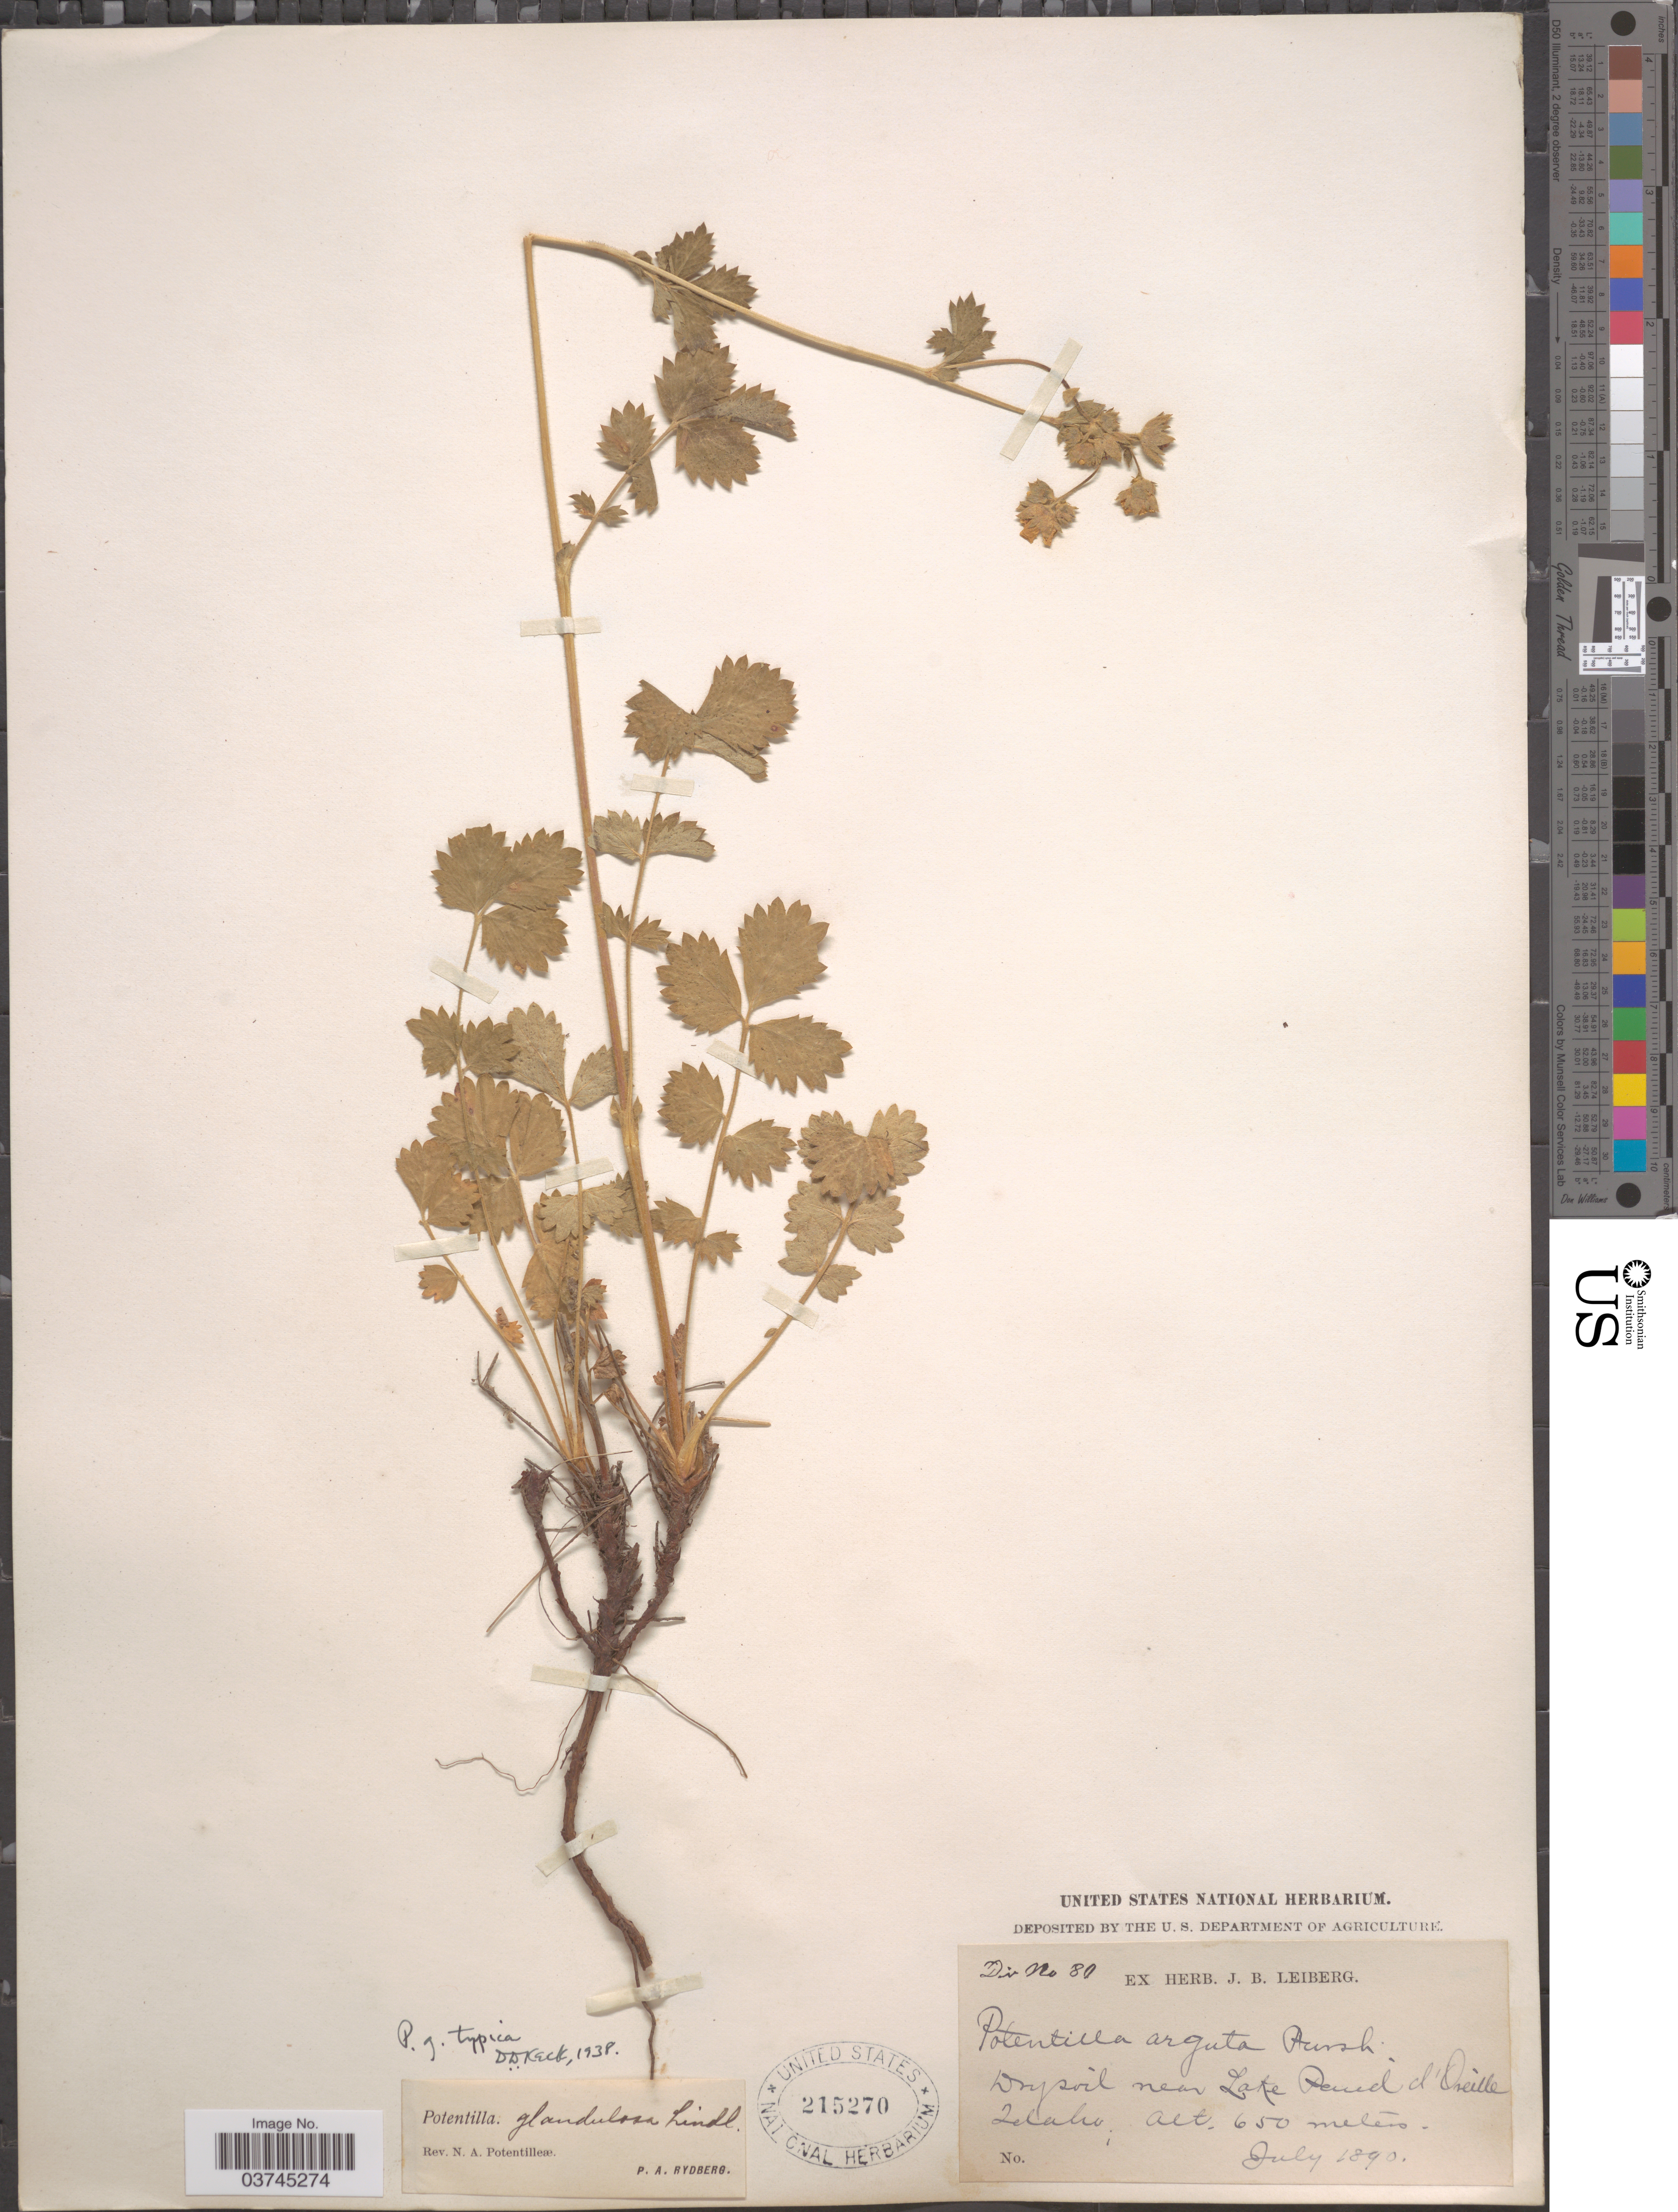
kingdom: Plantae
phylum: Tracheophyta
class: Magnoliopsida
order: Rosales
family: Rosaceae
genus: Drymocallis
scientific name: Drymocallis glandulosa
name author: (Lindl.) Rydb.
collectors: Ex herb. J. B. Leiberg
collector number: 80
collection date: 1890-07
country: United States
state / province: Idaho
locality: Near Lake Pend d'Oreille.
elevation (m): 650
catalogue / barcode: US 215270